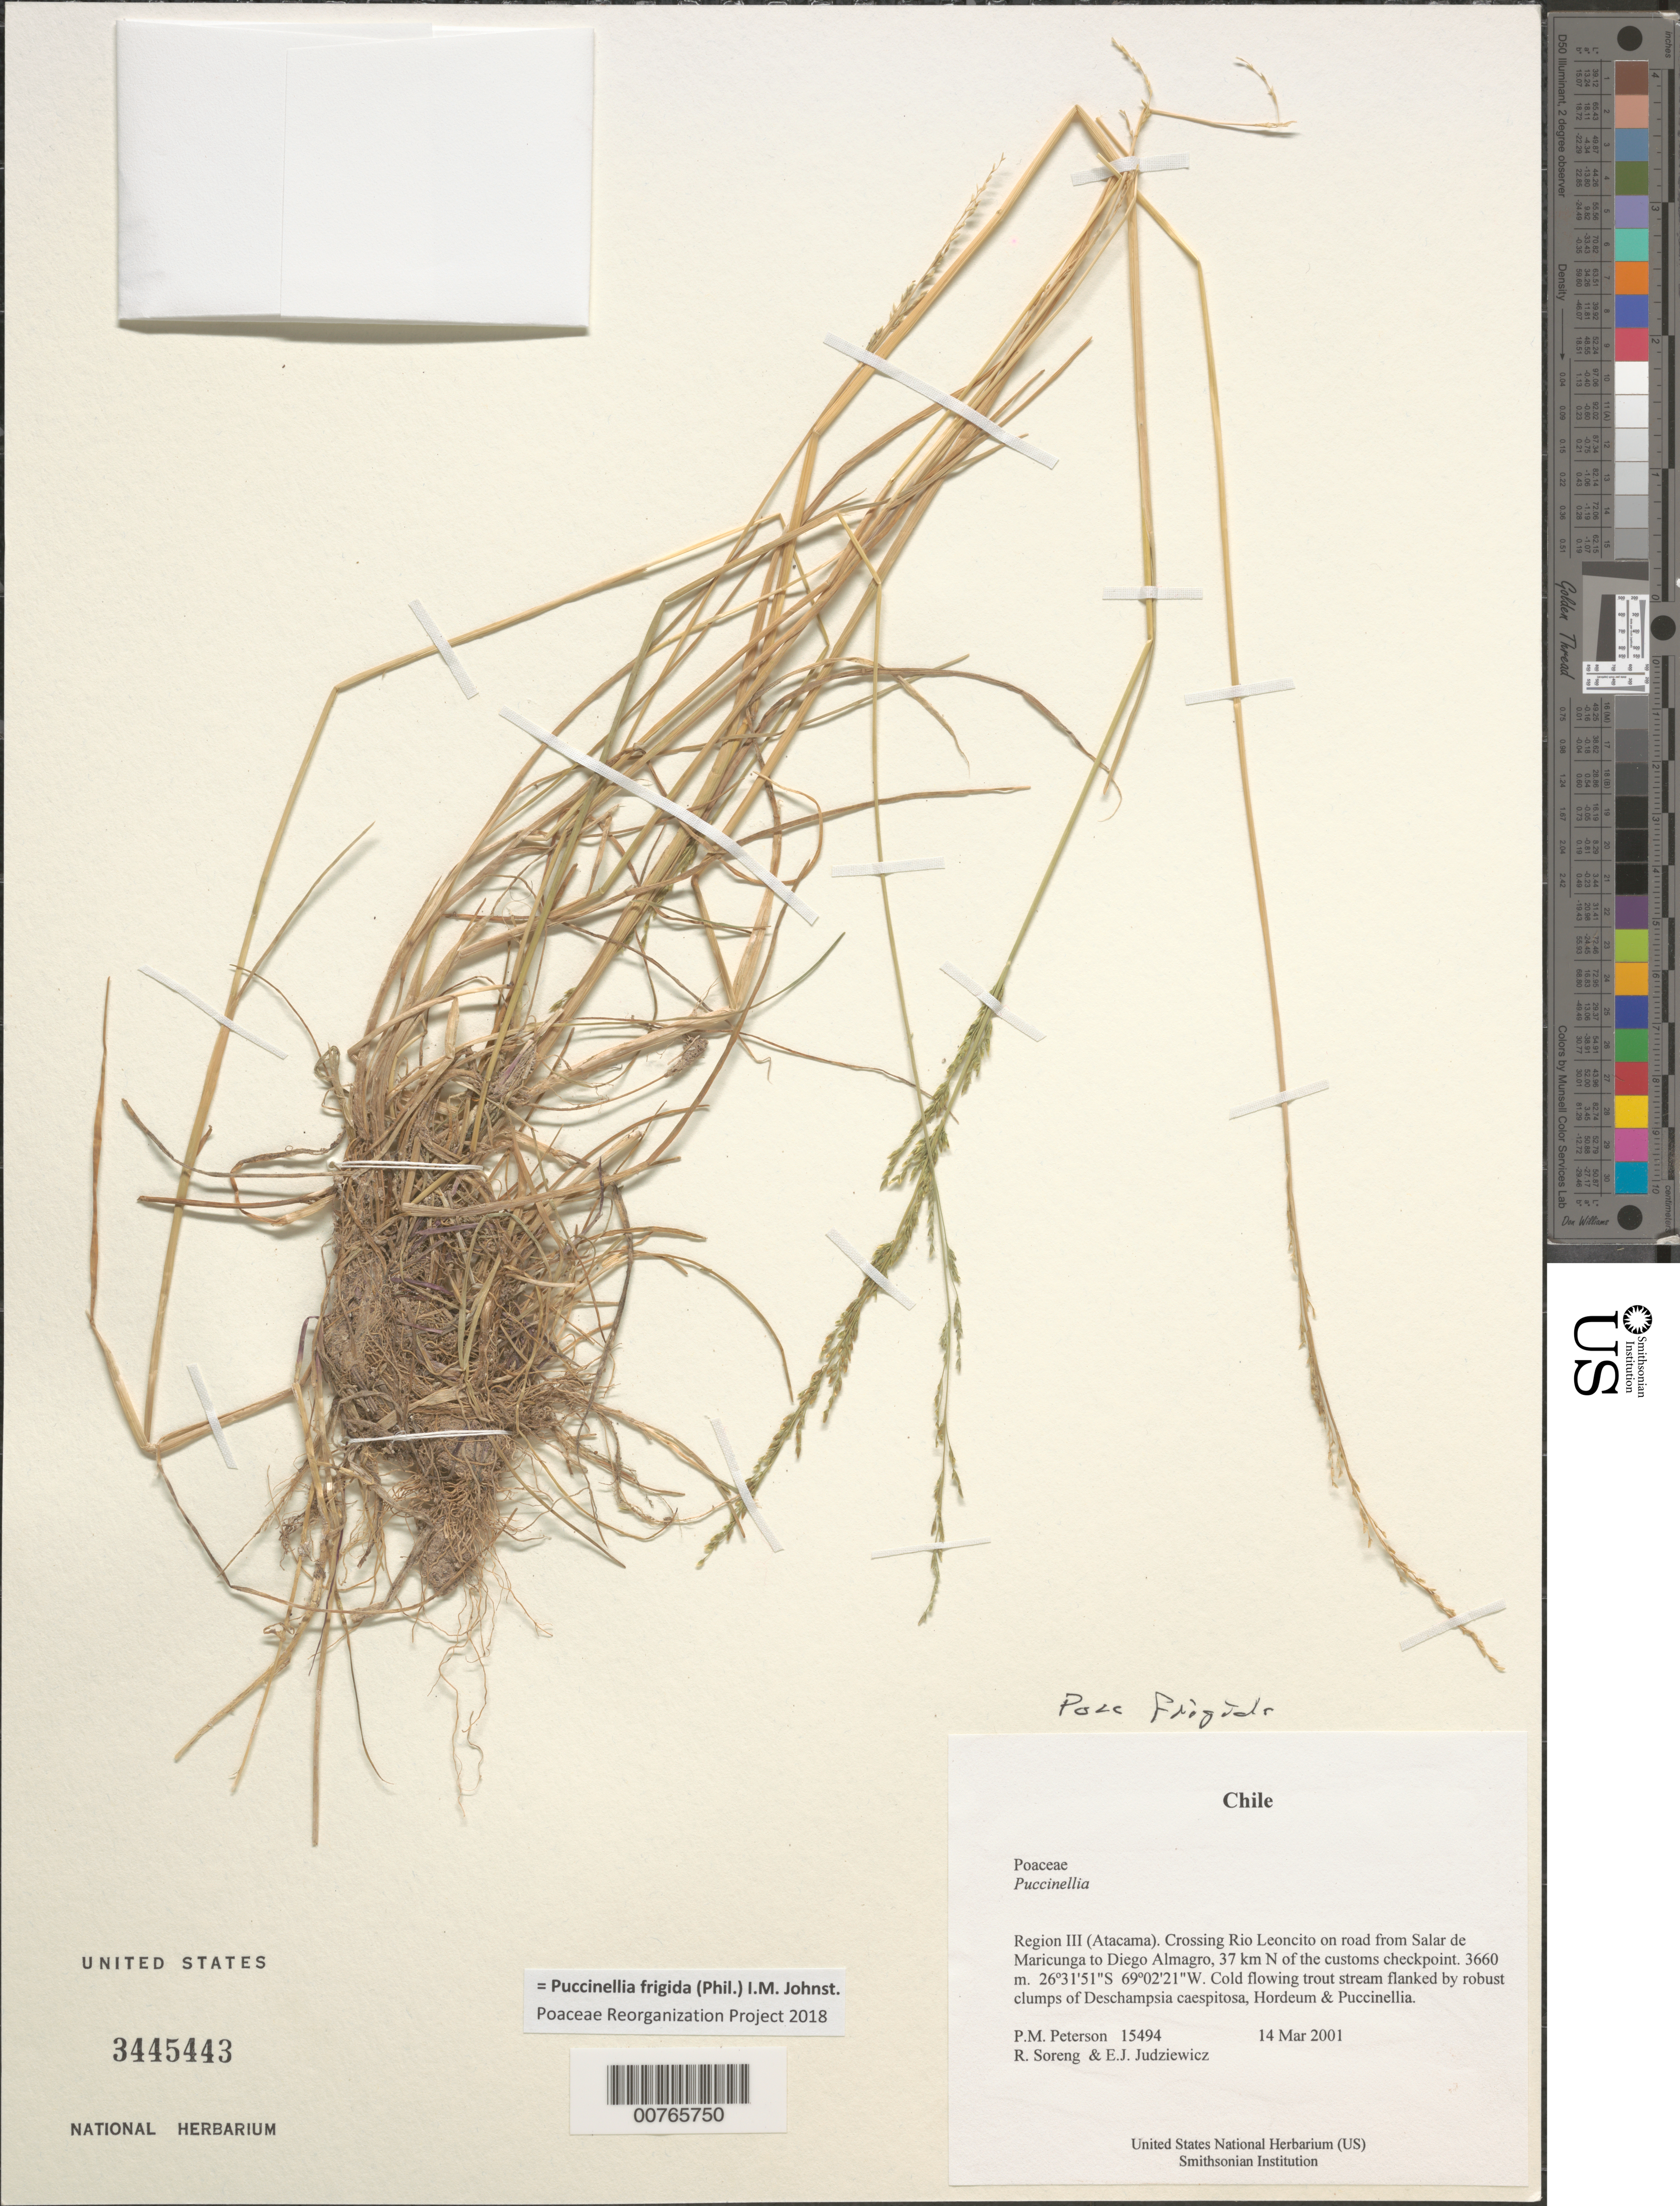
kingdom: Plantae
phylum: Tracheophyta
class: Liliopsida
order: Poales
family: Poaceae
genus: Puccinellia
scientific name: Puccinellia frigida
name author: (Phil.) I.M. Johnst.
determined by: Poaceae Reorganization Project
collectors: P. M. Peterson, R. J. Soreng & E. J. Judziewicz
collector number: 15494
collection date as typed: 14 Mar 2001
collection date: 2001-03-14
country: Chile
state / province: Atacama (III)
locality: Crossing Rio Leoncito on road from Salar de Maricunga to Diego Almagro, 37 km N of the customs checkpoint.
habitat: Cold flowing trout stream flanked by robust clumps of Deschampsia caespitosa, Hordeum & Puccinellia.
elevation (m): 3660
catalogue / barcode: US 3445443